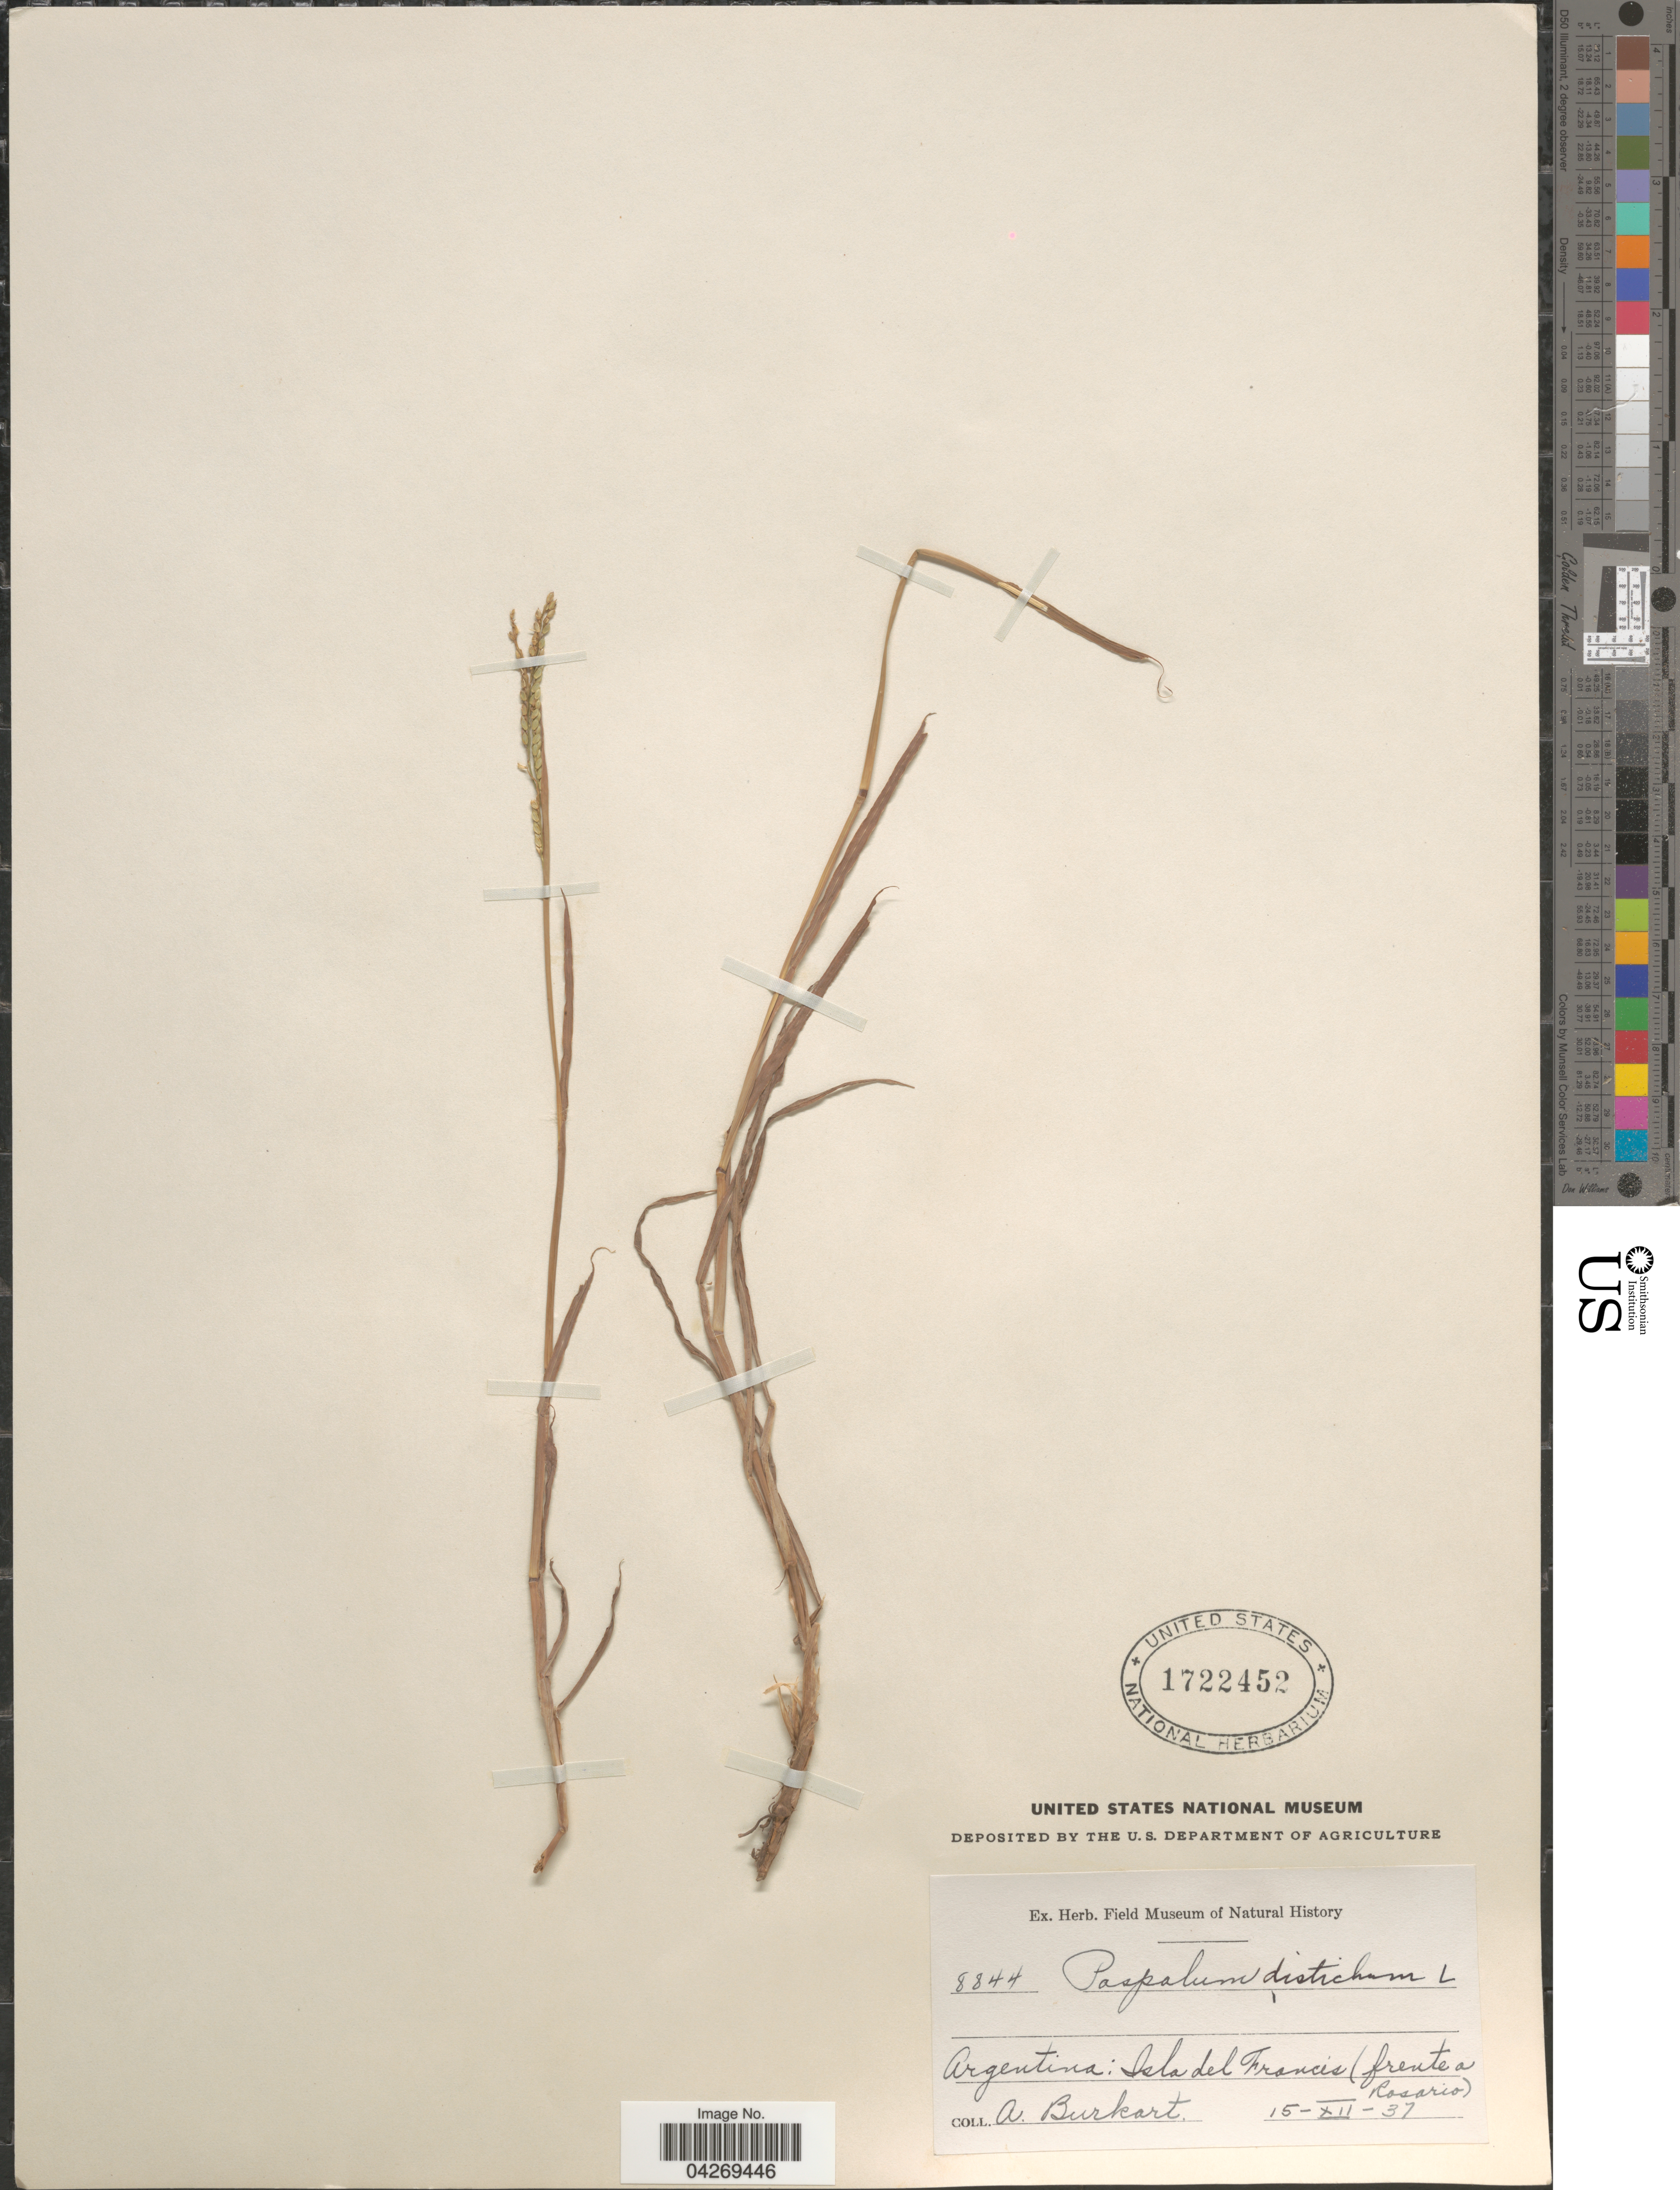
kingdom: Plantae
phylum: Tracheophyta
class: Liliopsida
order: Poales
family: Poaceae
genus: Paspalum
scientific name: Paspalum distichum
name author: L.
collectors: A. E. Burkart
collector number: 8844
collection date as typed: Transcribed d/m/y: 15/12/37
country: Argentina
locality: Isla del Francis (frente a Rosario).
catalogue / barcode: US 1722452